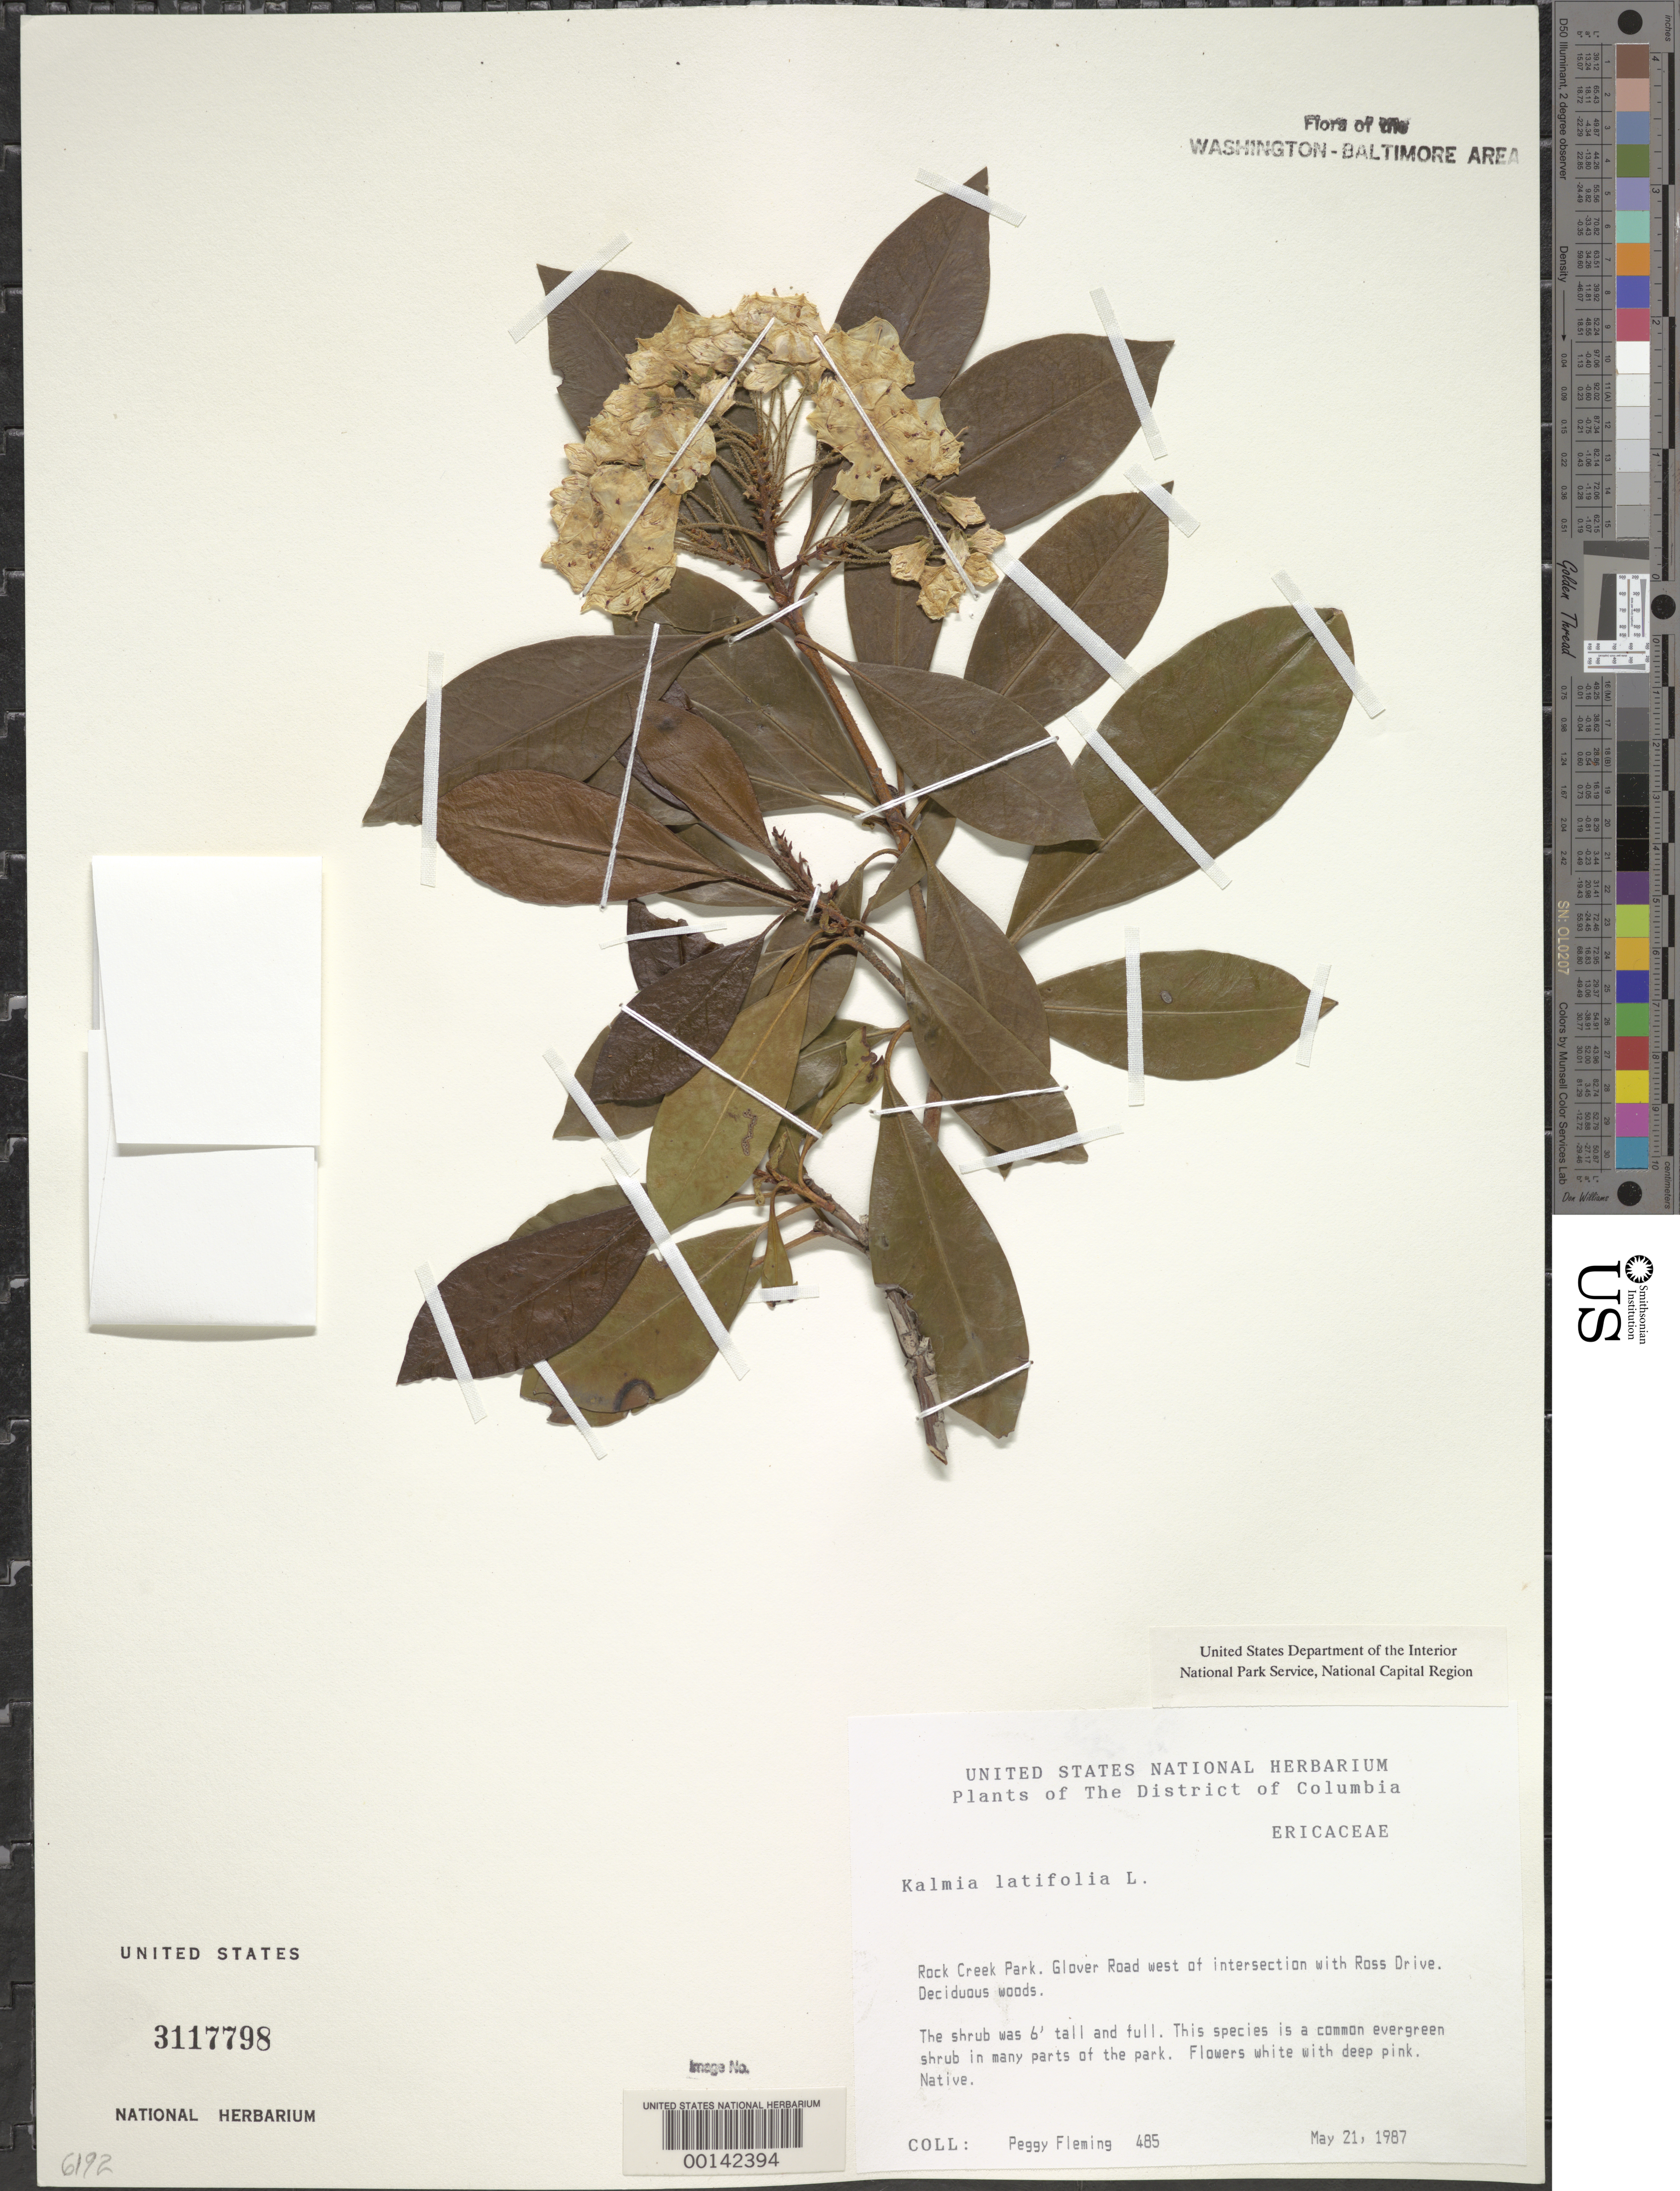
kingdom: Plantae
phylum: Tracheophyta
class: Magnoliopsida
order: Ericales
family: Ericaceae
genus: Kalmia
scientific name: Kalmia latifolia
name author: L.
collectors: P. Fleming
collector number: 485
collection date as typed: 21 May 1987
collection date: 1987-05-21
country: United States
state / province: District of Columbia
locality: Rock Creek Park. Glover Road west of intersection with Ross Drive Rock Creek Park and Vicinity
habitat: Deciduous woods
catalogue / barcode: US 3117798